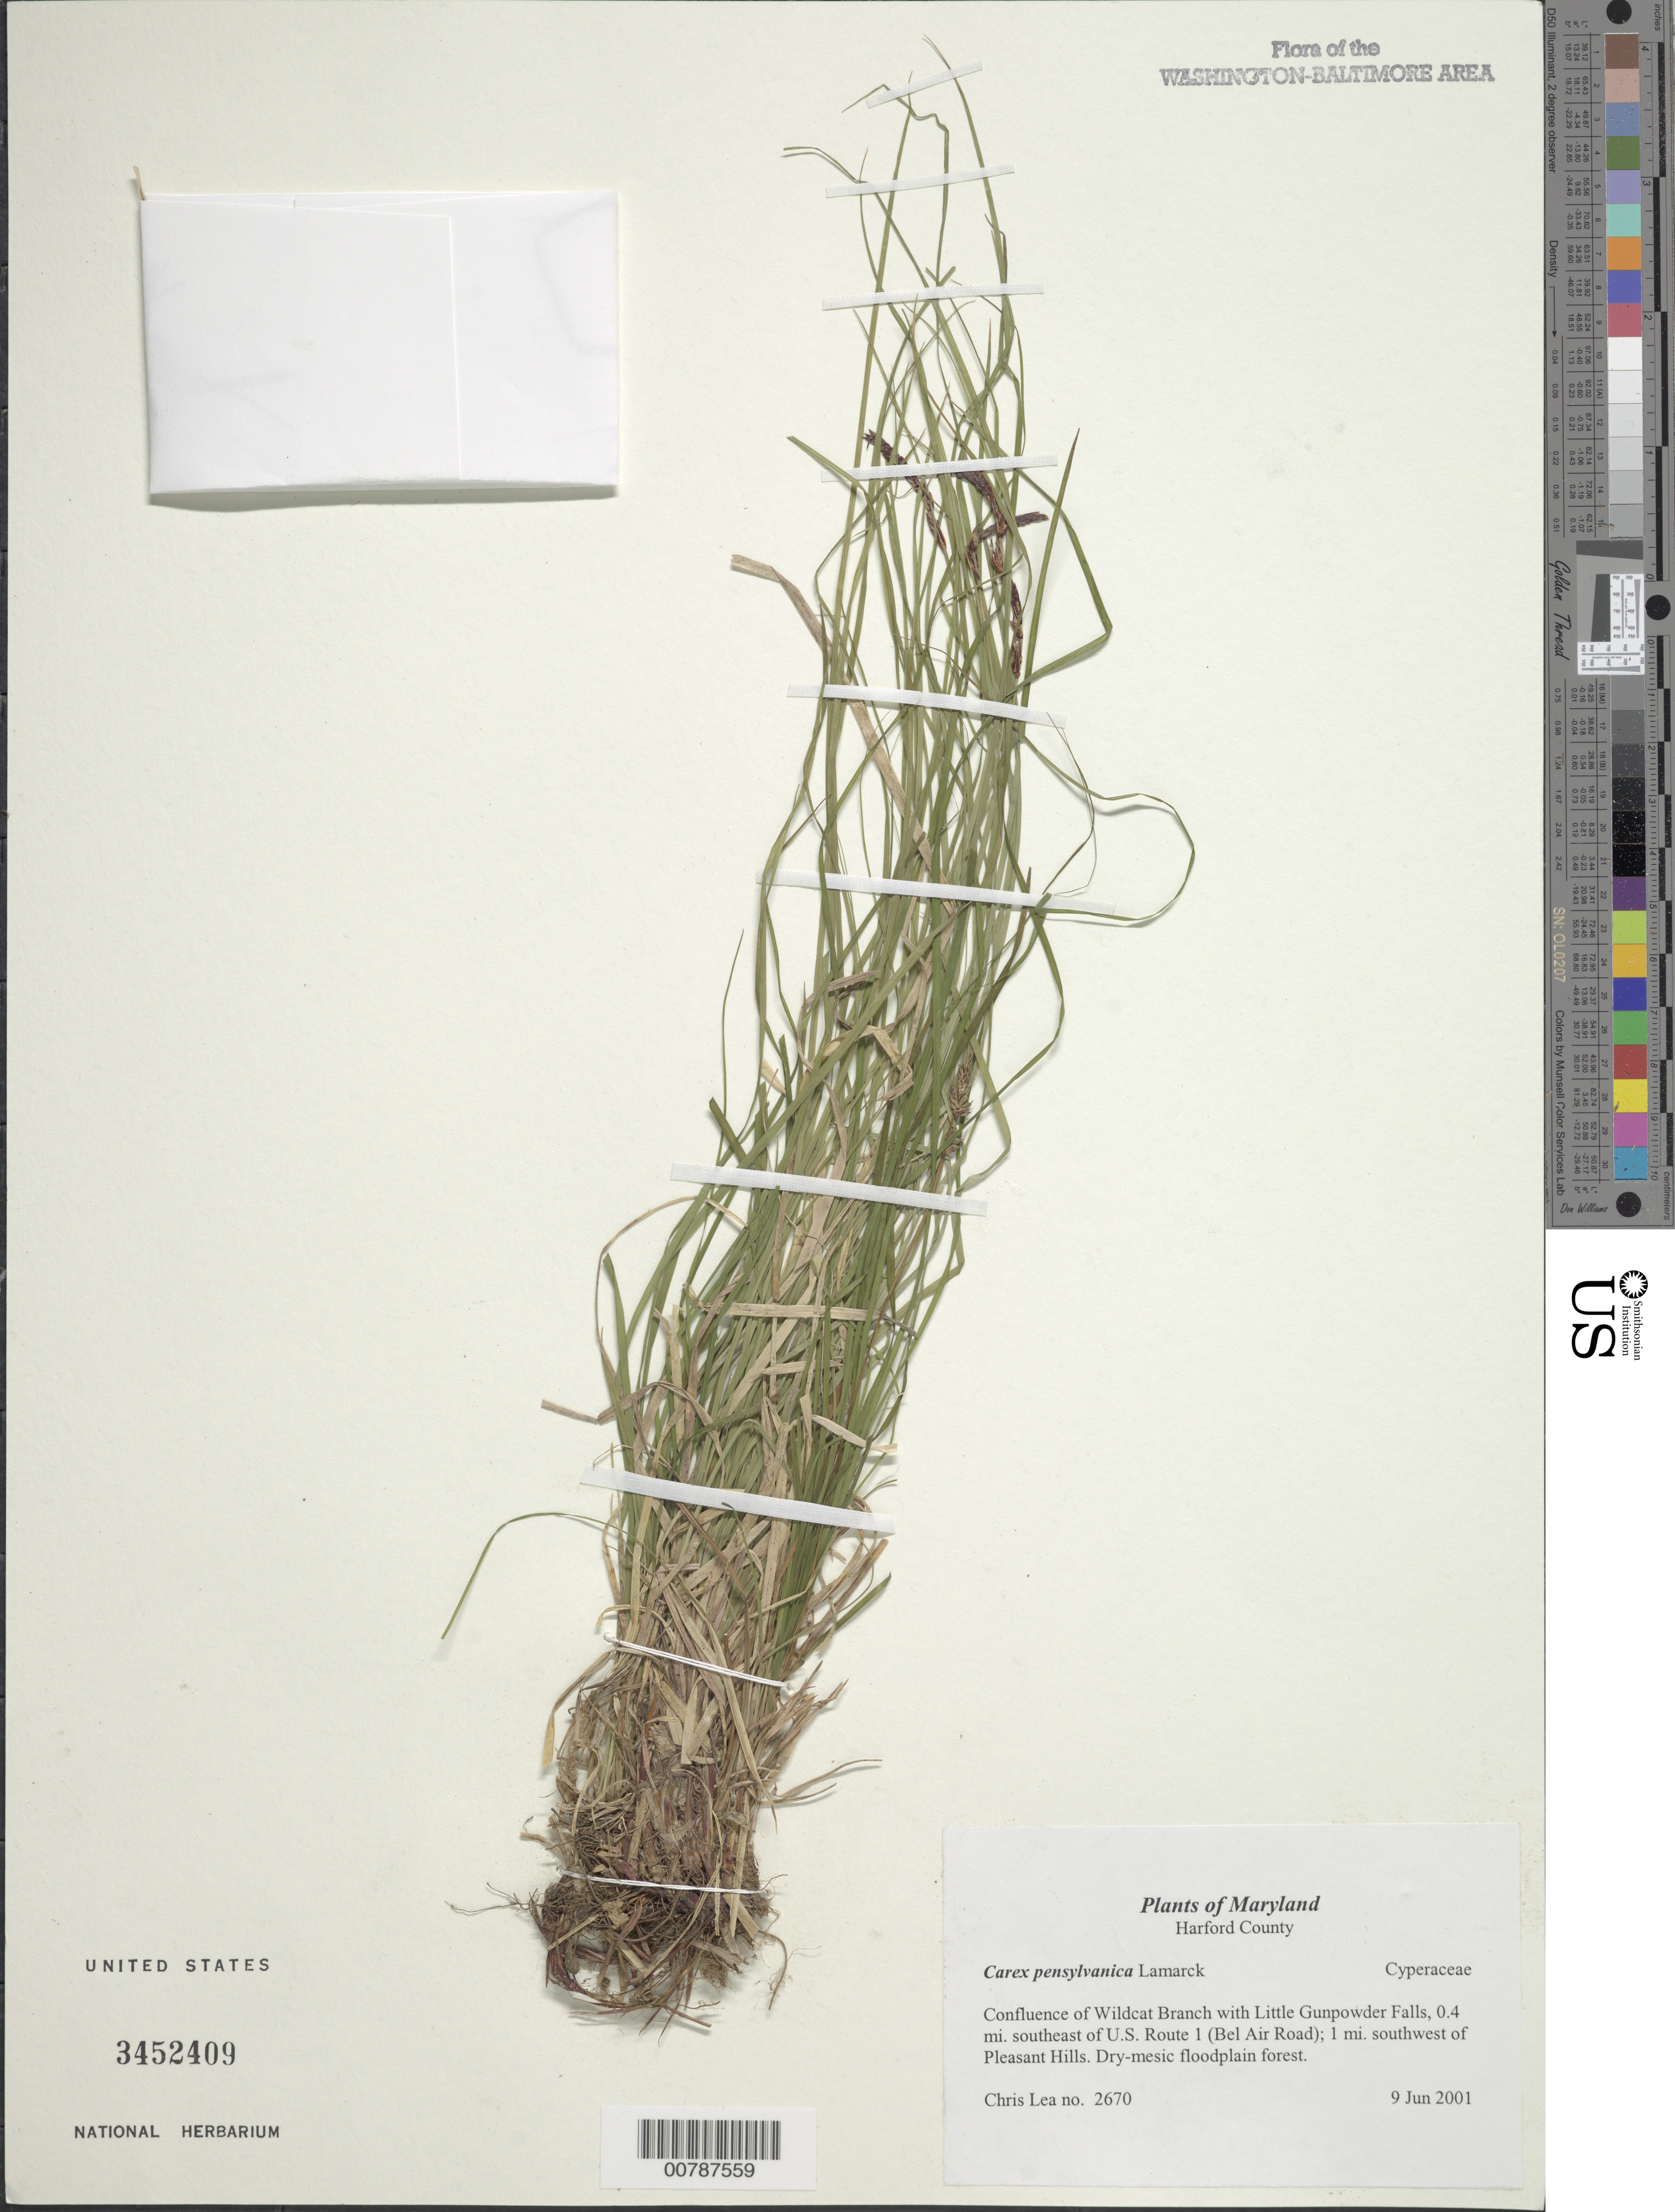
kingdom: Plantae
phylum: Tracheophyta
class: Liliopsida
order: Poales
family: Cyperaceae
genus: Carex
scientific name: Carex pensylvanica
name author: Lam.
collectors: C. Lea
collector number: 2670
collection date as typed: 9 Jun 2001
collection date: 2001-06-09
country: United States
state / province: Maryland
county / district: Harford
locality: Confluence of Wildcat Branch with Little Gunpowder Falls, 0.4 mi. southeast of U.S. Rote 1 (Bel Air Road); 1 mi. southwest of Pleasant Hills.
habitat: Dry-mesic floodplain forest.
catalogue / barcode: US 3452409